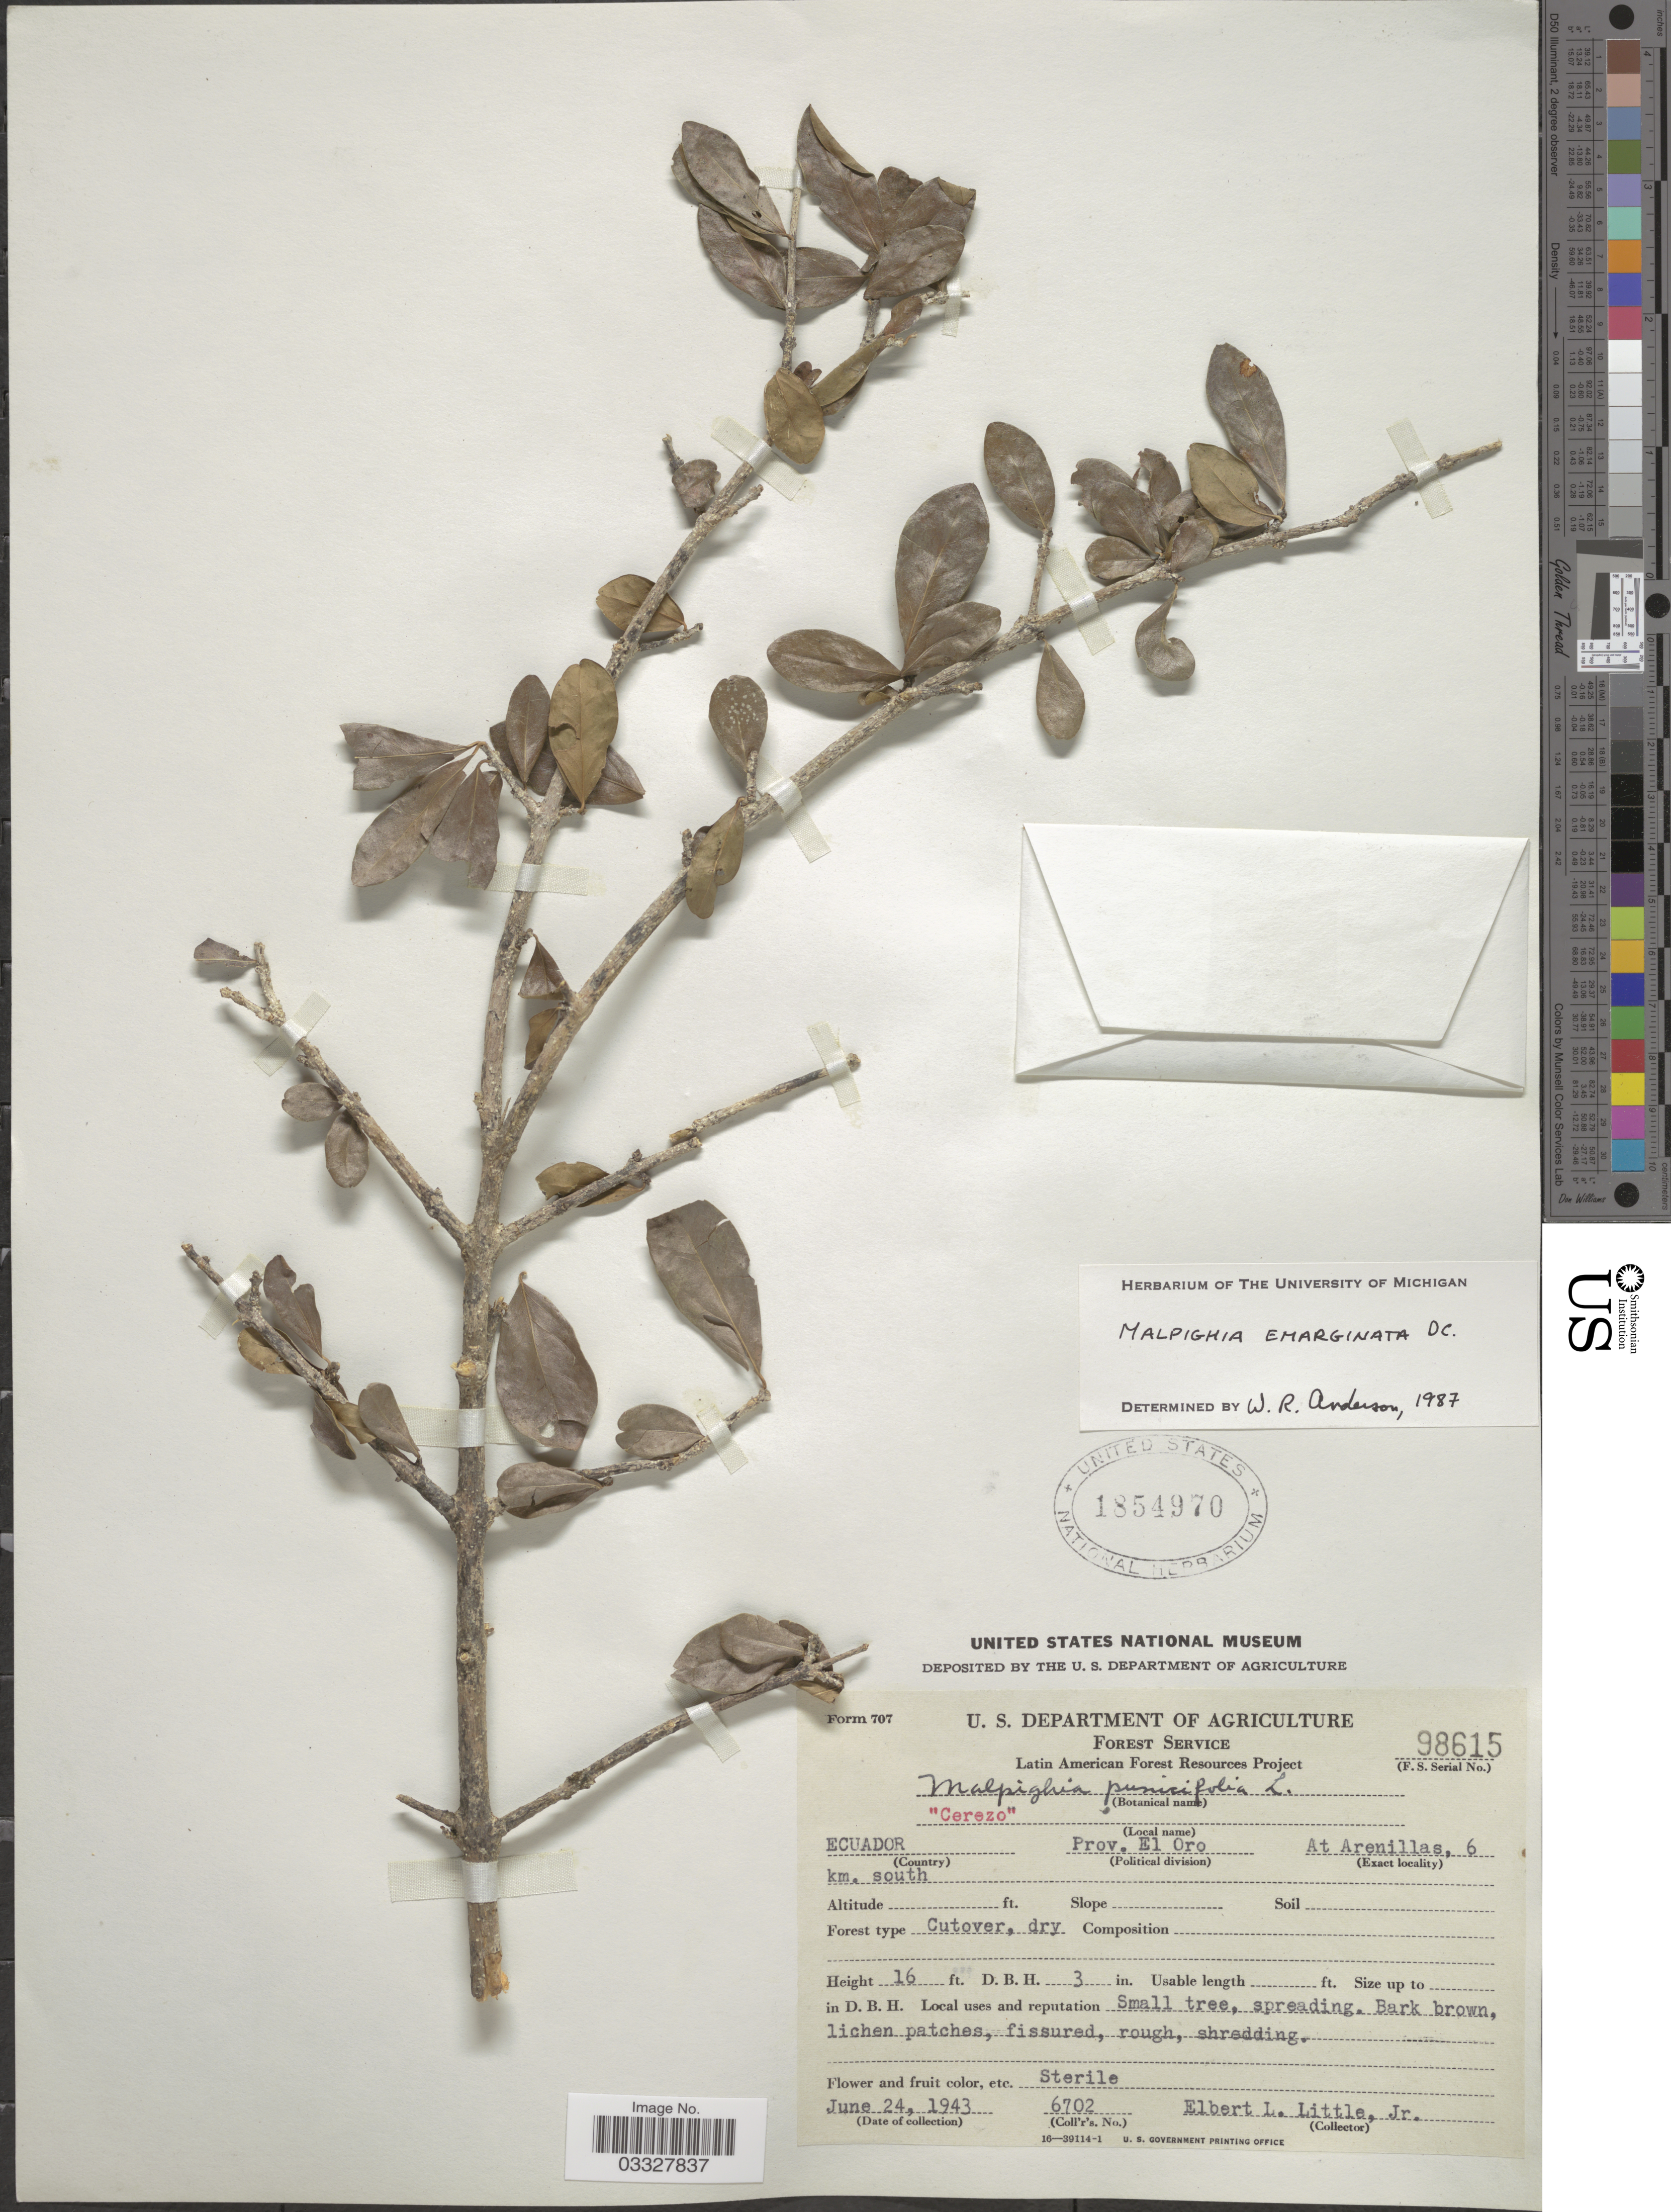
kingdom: Plantae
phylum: Tracheophyta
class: Magnoliopsida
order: Malpighiales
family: Malpighiaceae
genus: Malpighia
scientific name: Malpighia emarginata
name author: DC.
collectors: E. L. Little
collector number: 6702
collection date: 1943-06-24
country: Ecuador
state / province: El Oro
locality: At Arenillas, 6 km. south.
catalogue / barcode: US 1854970